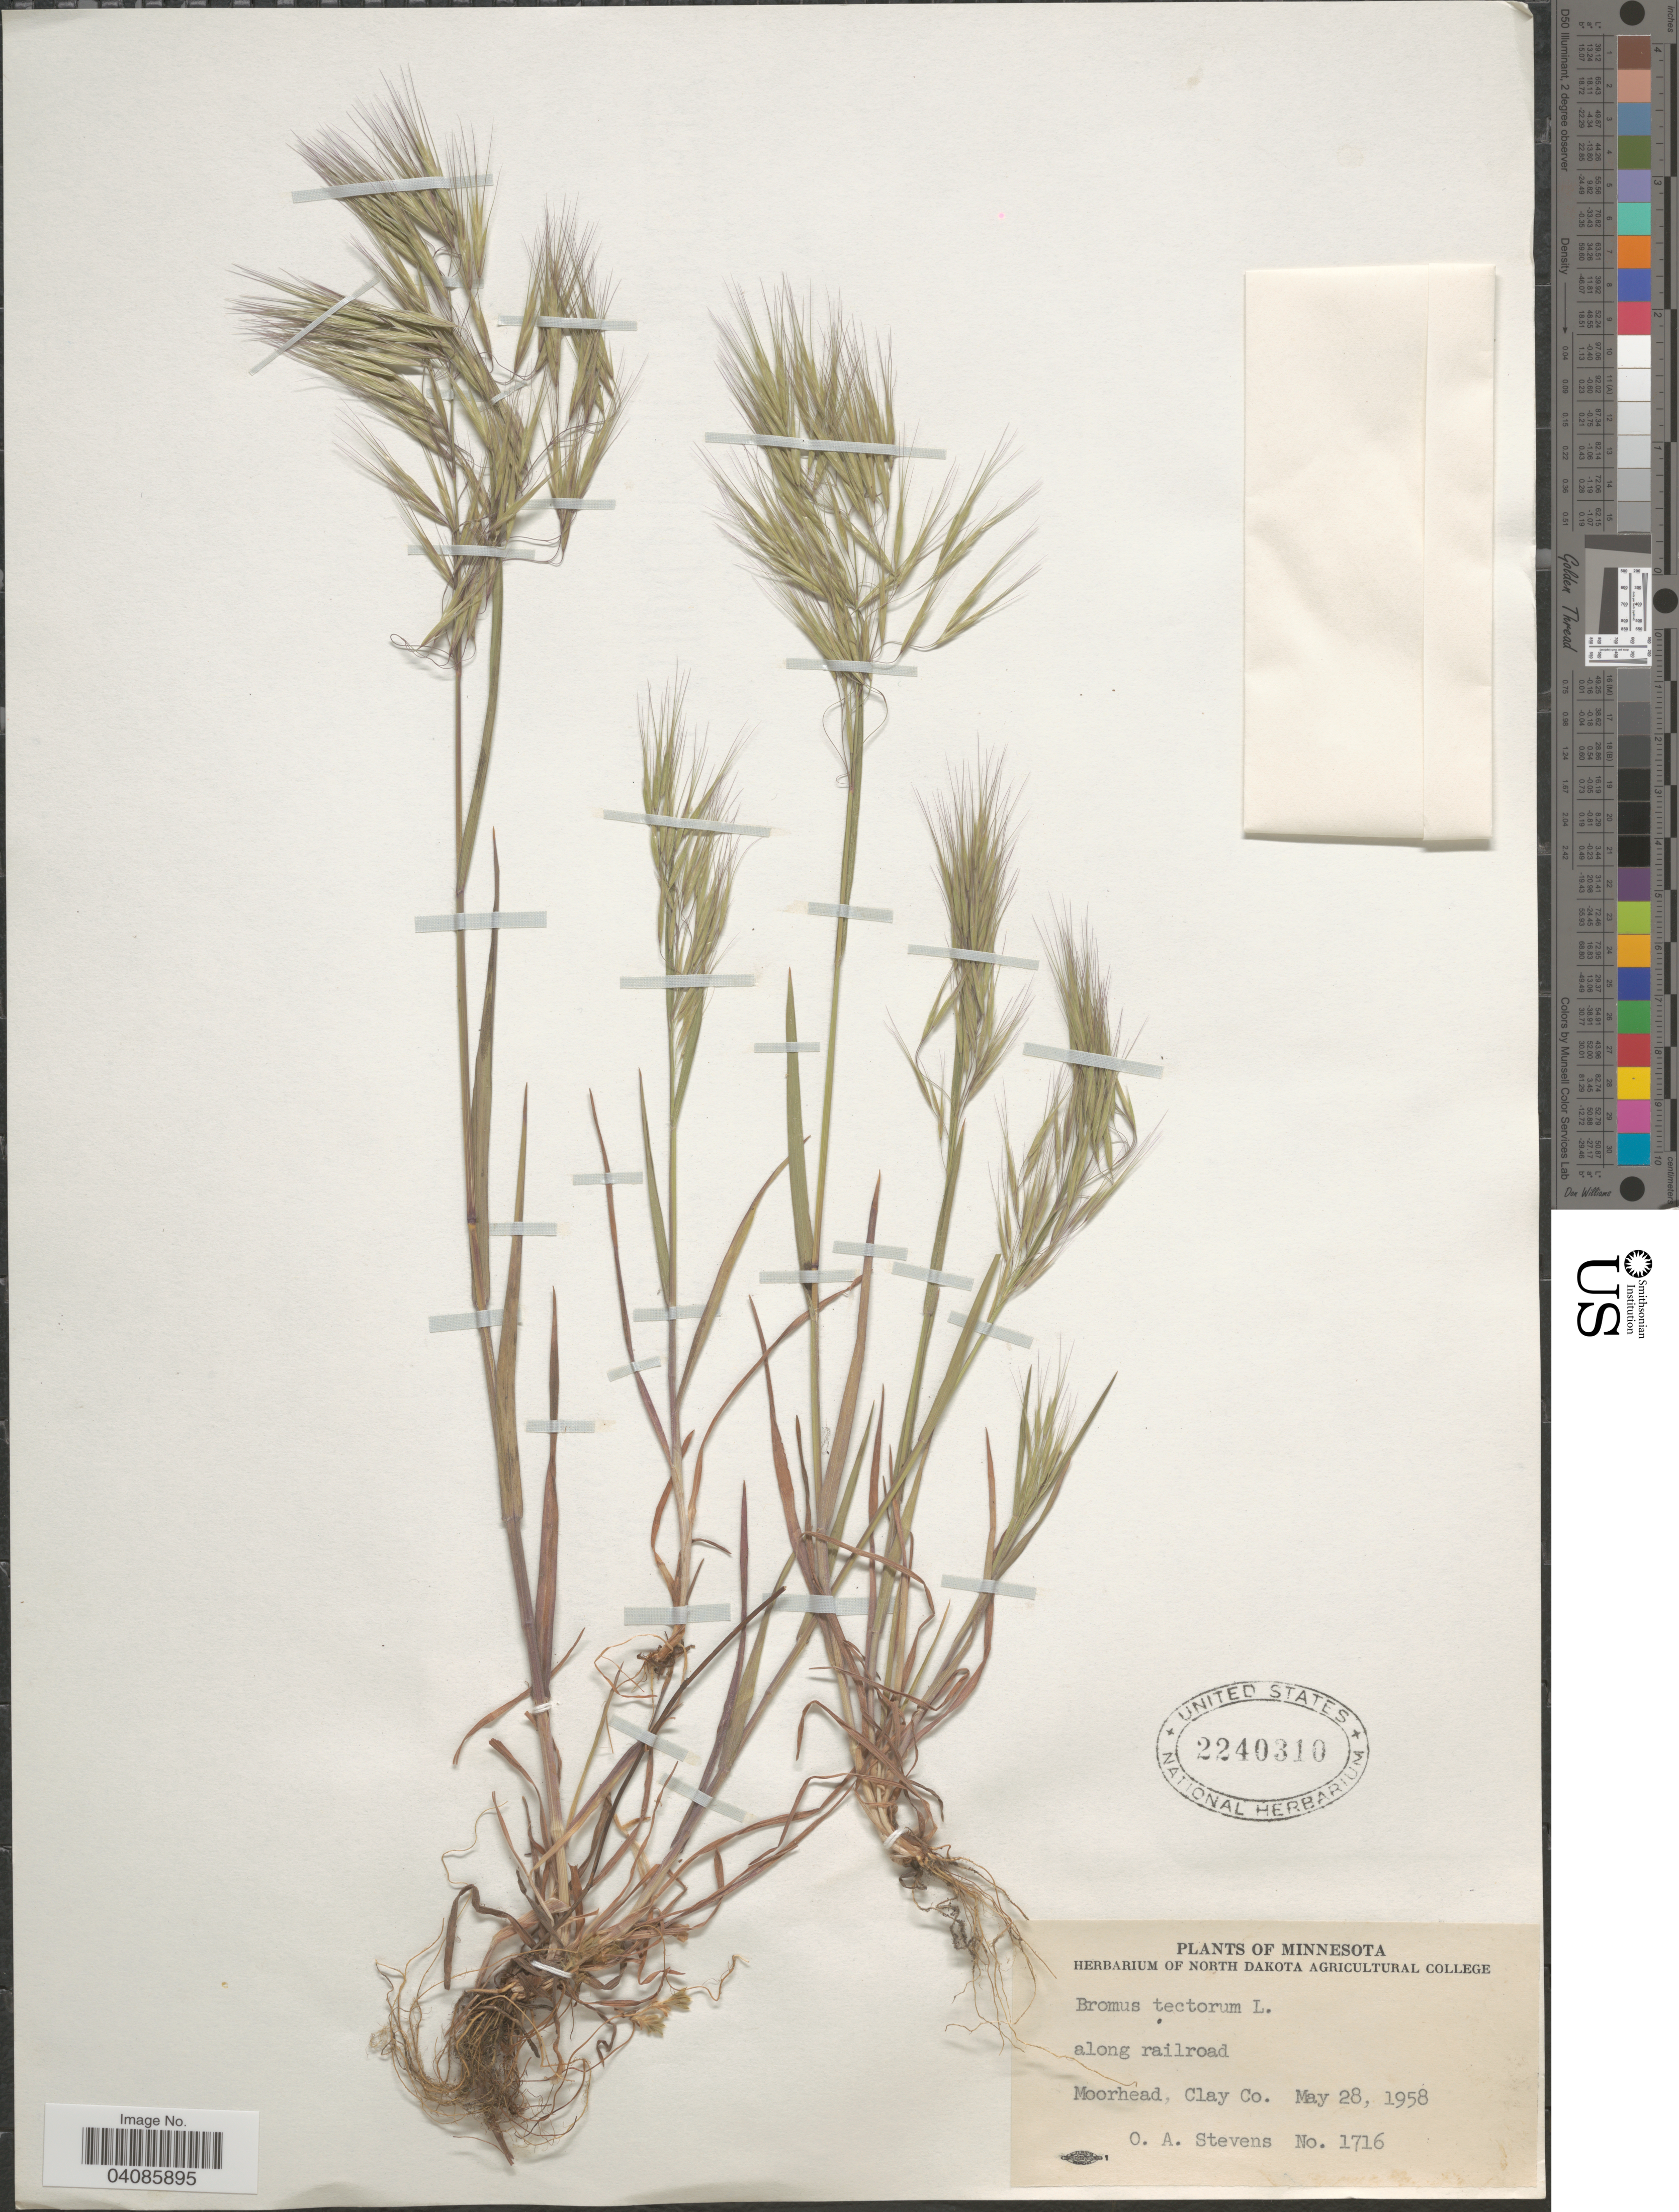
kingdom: Plantae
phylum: Tracheophyta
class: Liliopsida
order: Poales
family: Poaceae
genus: Bromus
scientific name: Bromus tectorum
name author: L.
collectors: O. A. Stevens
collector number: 1716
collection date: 1958-05-28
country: United States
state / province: Minnesota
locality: Along railroad. Moorhead, Clay Co.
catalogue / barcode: US 2240310